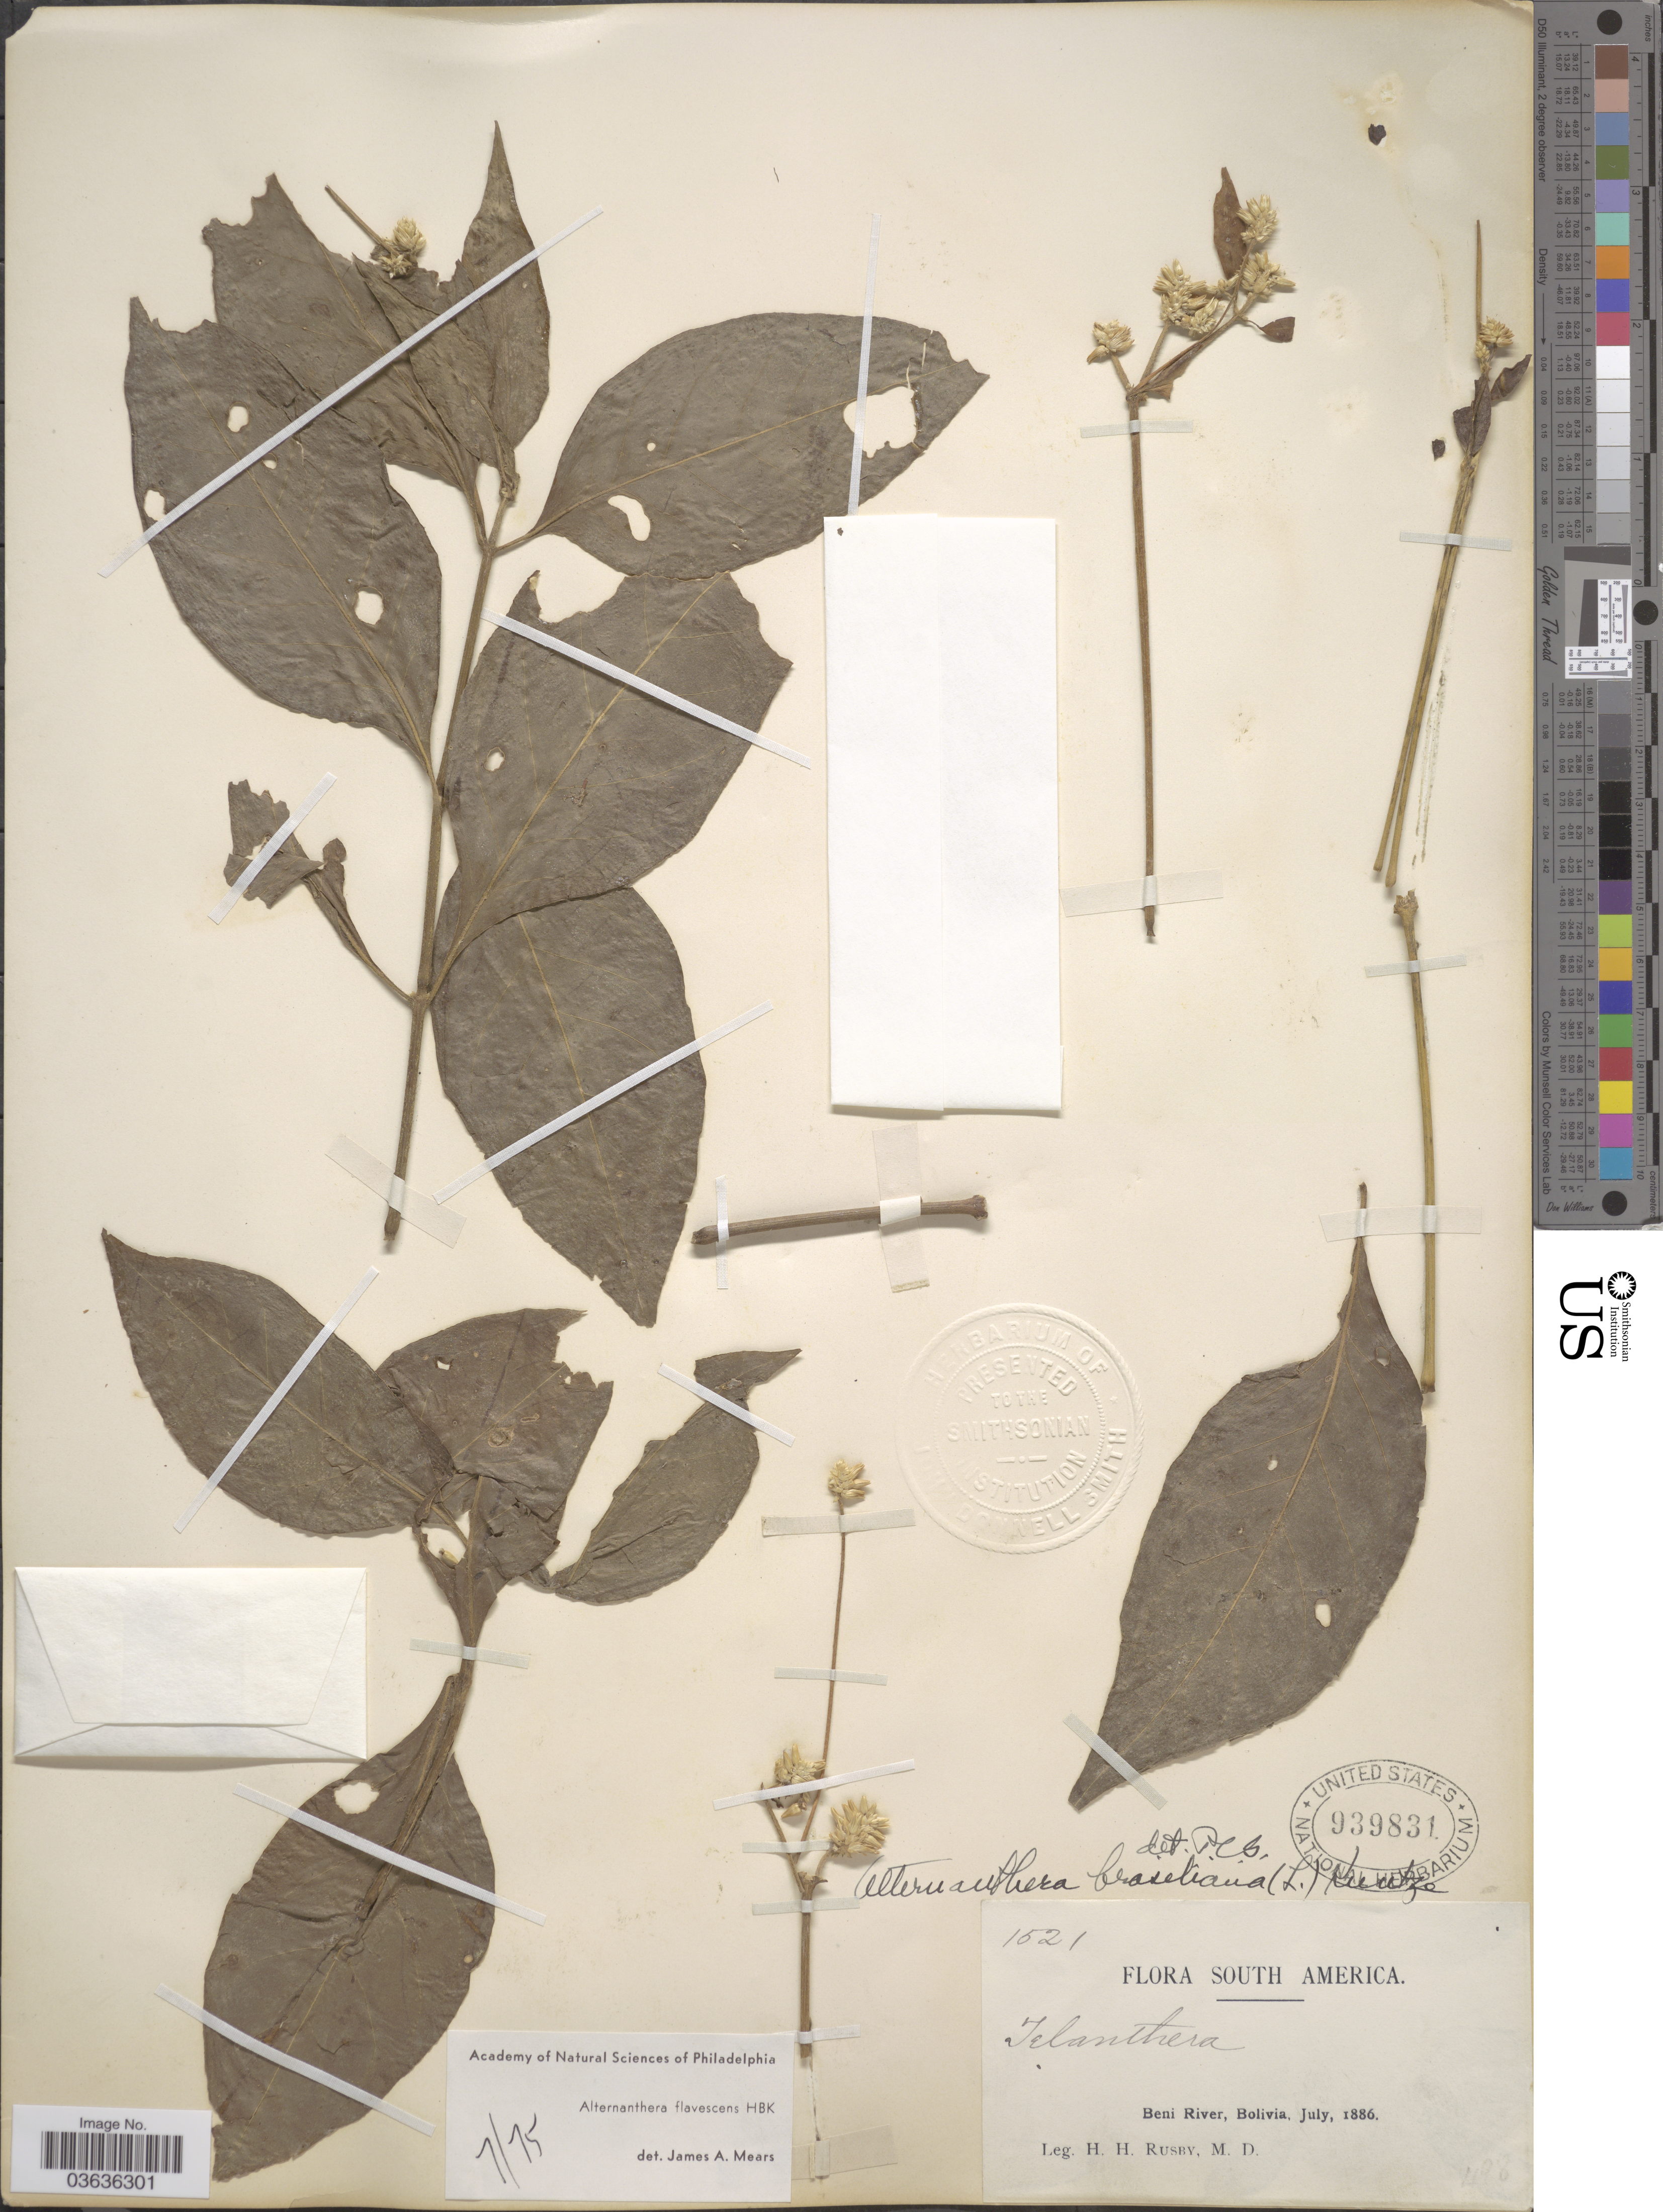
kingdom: Plantae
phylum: Tracheophyta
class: Magnoliopsida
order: Caryophyllales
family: Amaranthaceae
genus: Alternanthera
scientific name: Alternanthera flavescens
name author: Kunth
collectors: H. H. Rusby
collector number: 1521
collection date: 1886-07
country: Bolivia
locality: Beni River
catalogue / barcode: US 939831